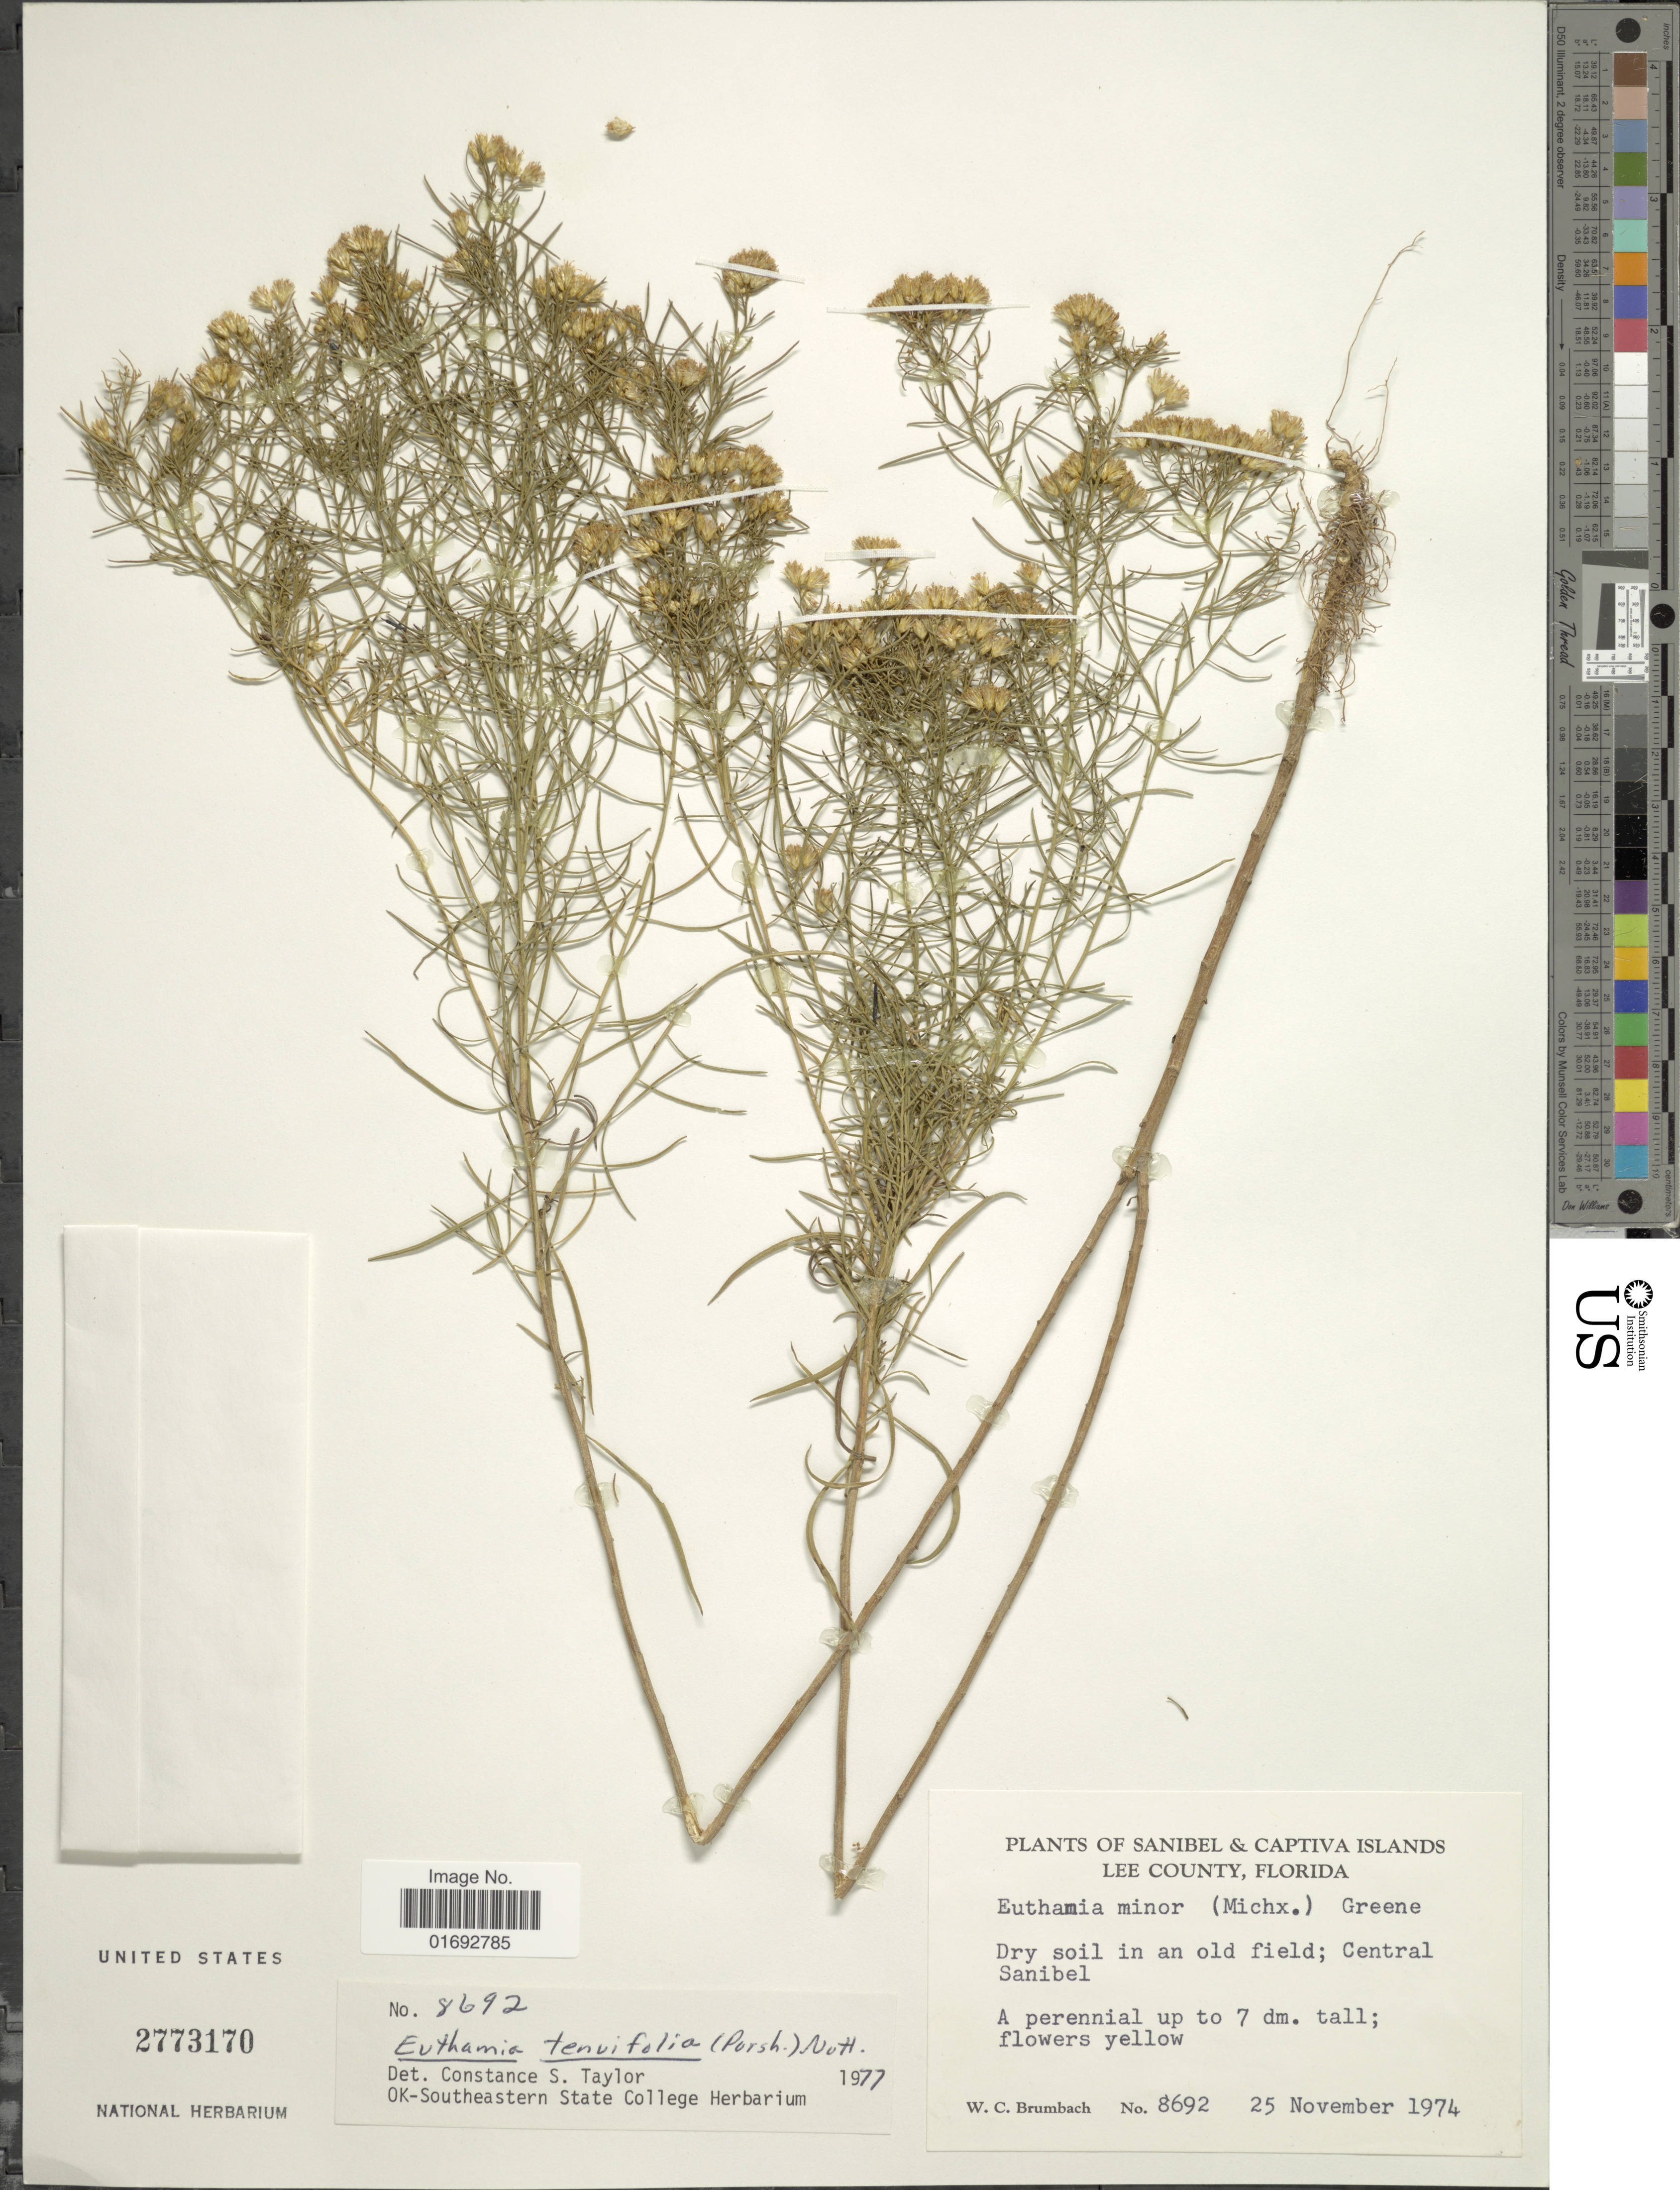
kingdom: Plantae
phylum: Tracheophyta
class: Magnoliopsida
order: Asterales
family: Asteraceae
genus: Euthamia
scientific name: Euthamia tenuifolia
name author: (Pursh) Nutt.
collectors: W. C. Brumbach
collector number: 8692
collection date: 1974-11-25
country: United States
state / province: Florida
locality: Sanibel & Captiva Islands, Lee County, Central Sanibel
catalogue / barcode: US 2773170